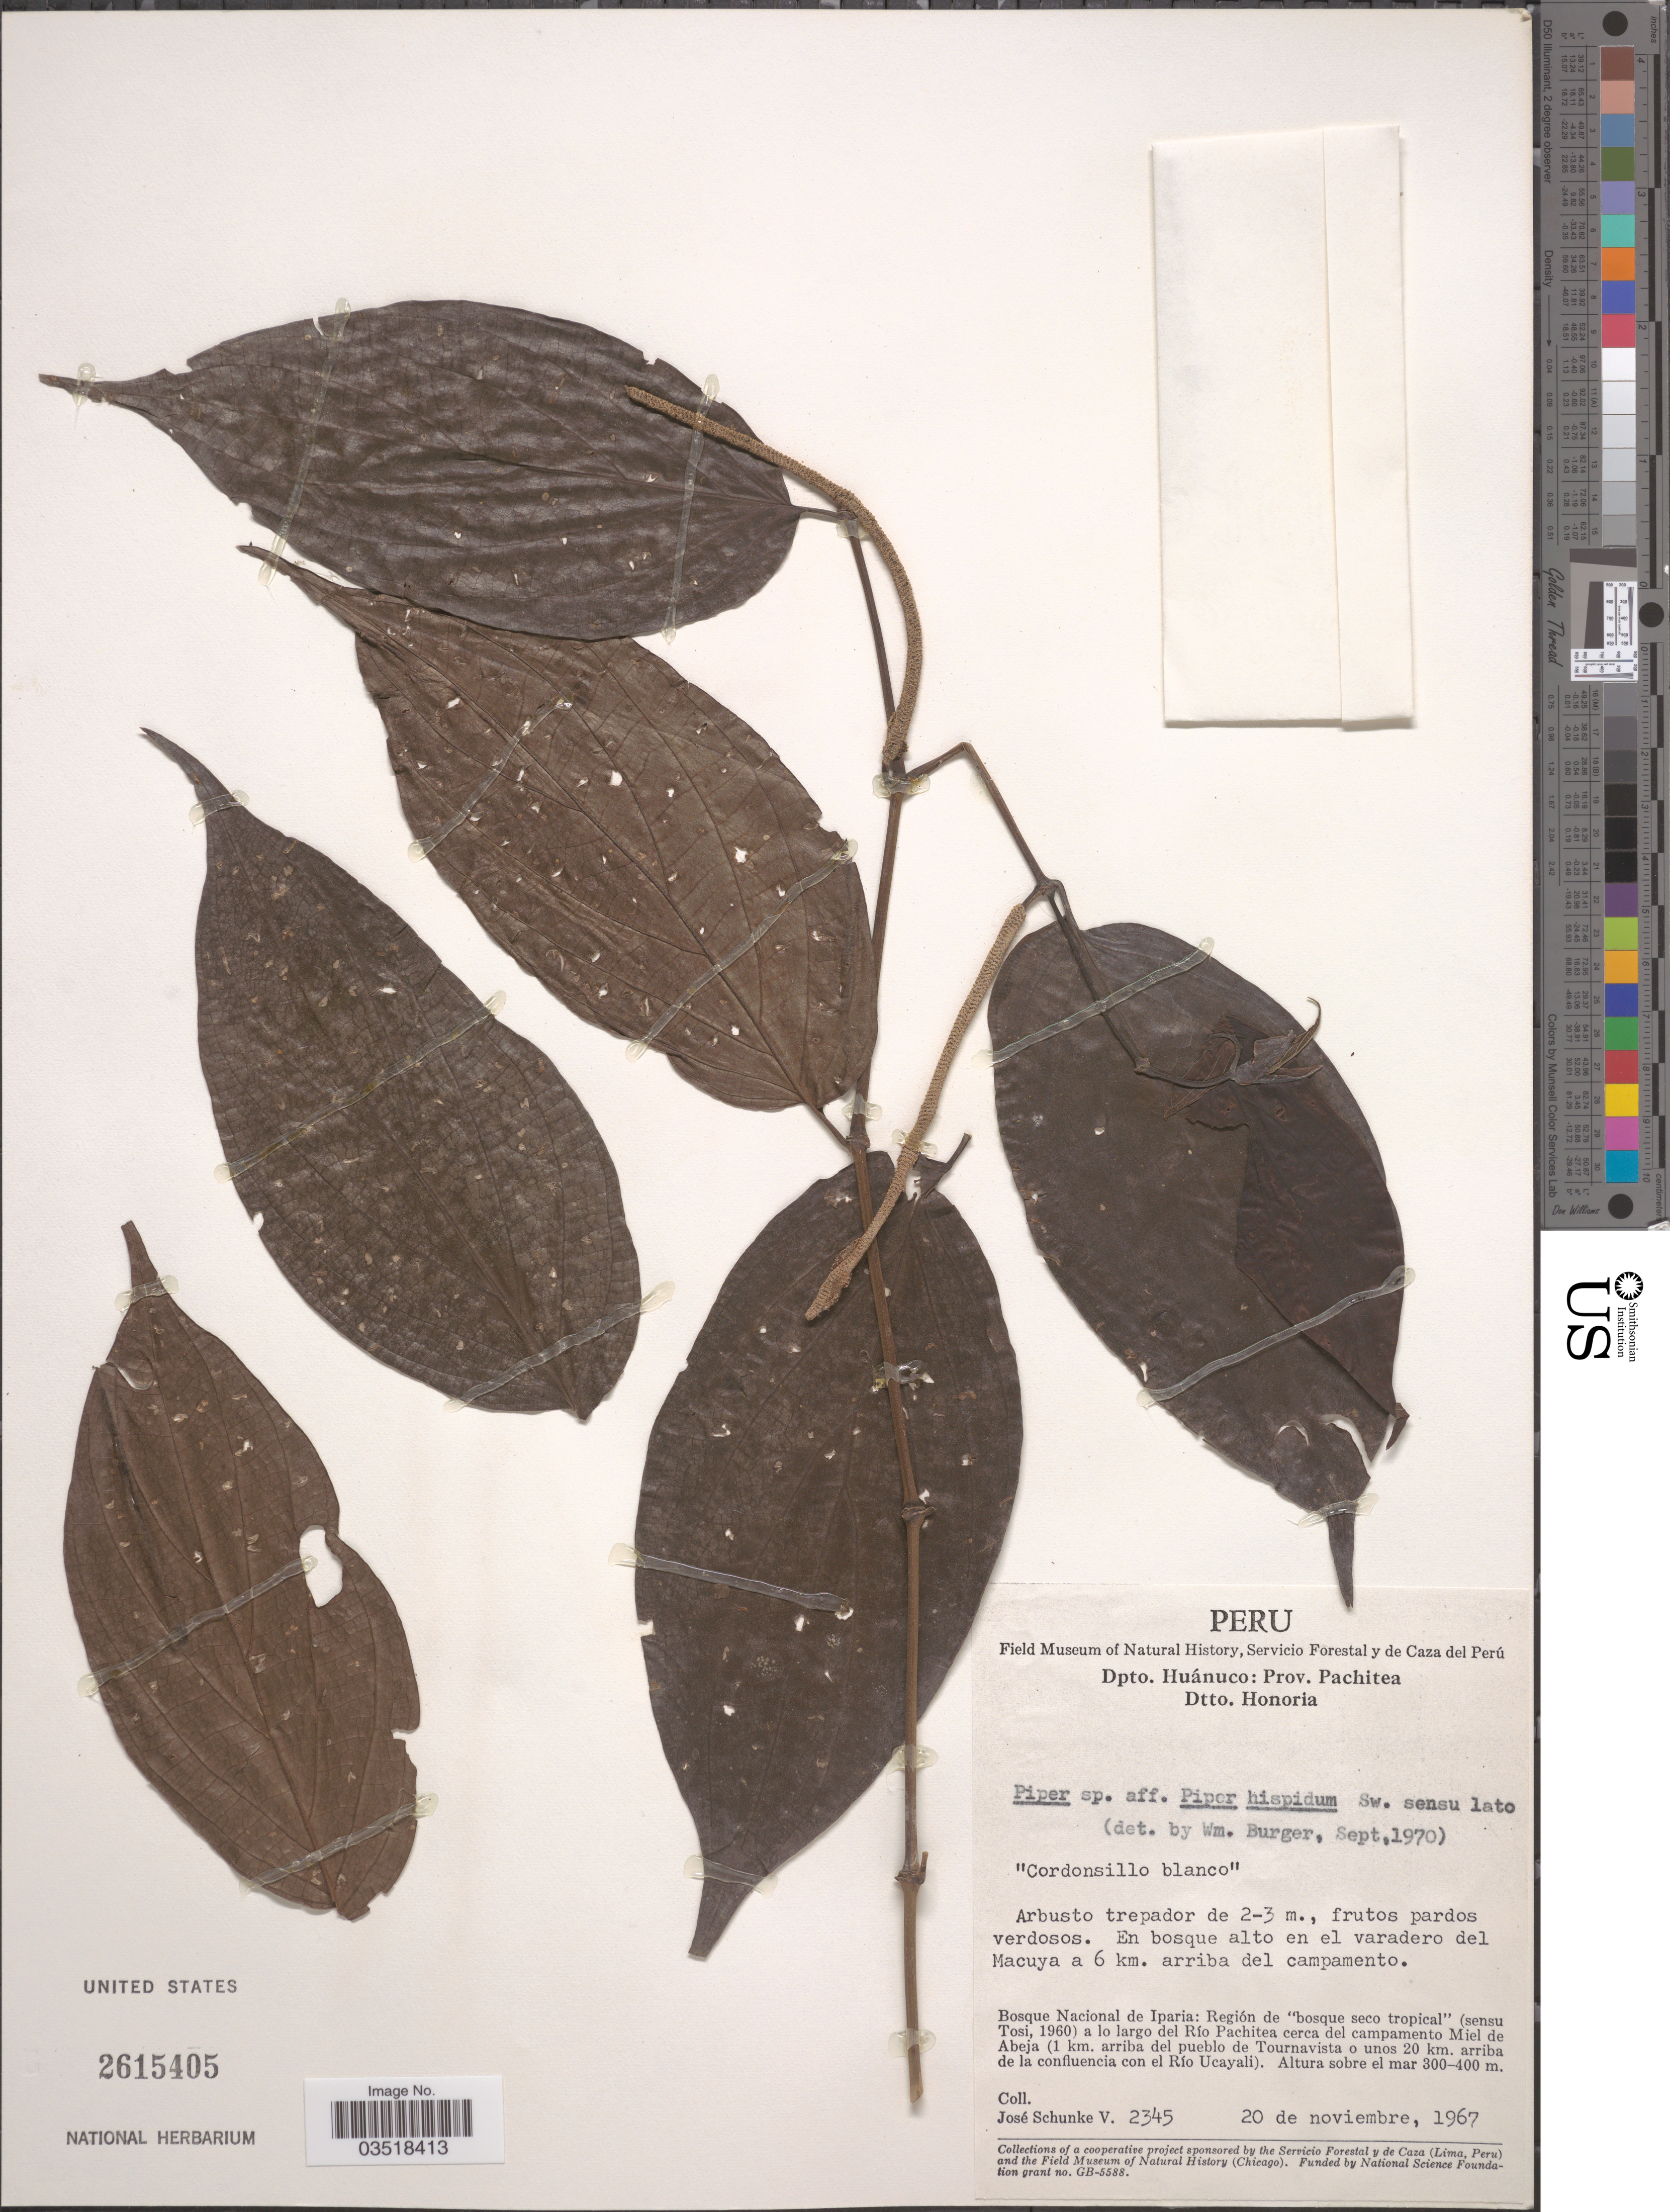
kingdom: Plantae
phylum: Tracheophyta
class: Magnoliopsida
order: Piperales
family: Piperaceae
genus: Piper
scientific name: Piper hispidum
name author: Sw.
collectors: J. Schunke Vigo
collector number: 2345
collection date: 1967-11-20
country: Peru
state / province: Huánuco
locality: Dpto. Huánuco: Prov. Pachitea, Dtto. Honoria. En bosque alto en el varadero del Macuya a 6 km. arriba del campamento. Bosque Nacional de Iparia: Región de "bosque seco tropical" (sensu Tosi, 1960) a lo largo del Río Pachitea cerca del campamento Miel de Abeja (1 km. arriba del pueblo de Tournavista o unos 20 km. arriba de la confluencia con el Río Ucayali).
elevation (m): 300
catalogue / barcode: US 2615405